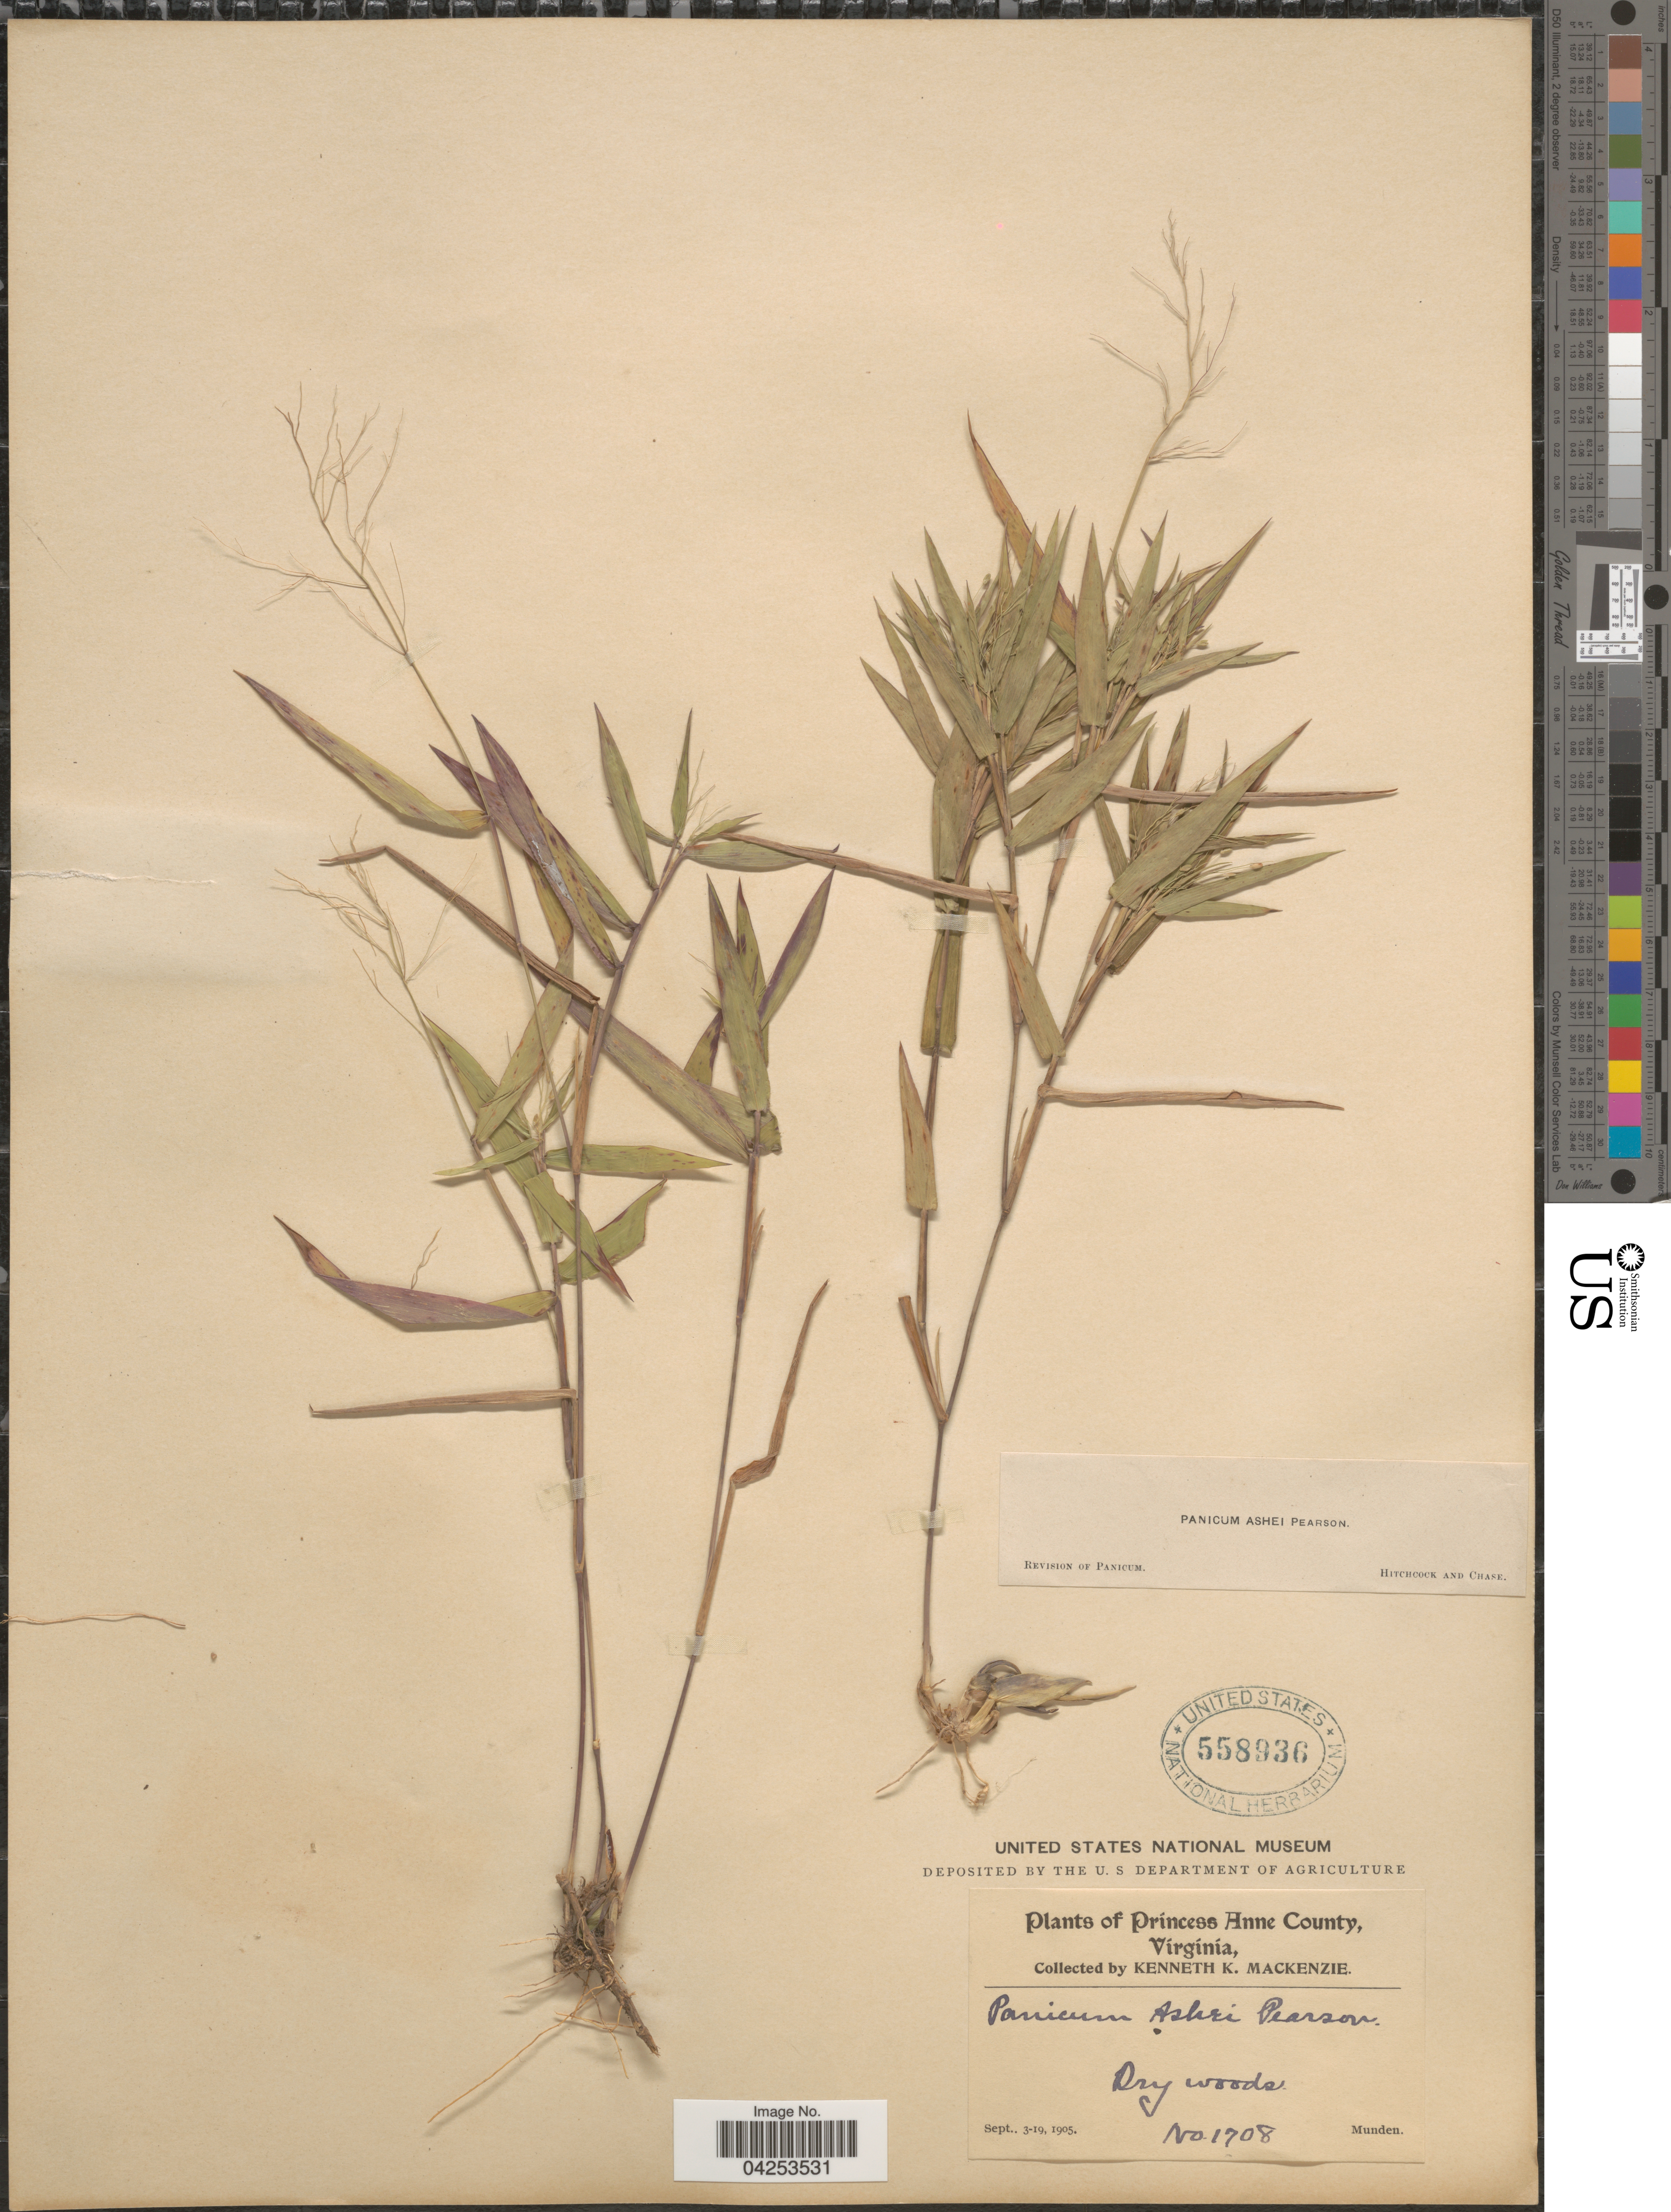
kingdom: Plantae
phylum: Tracheophyta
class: Liliopsida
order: Poales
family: Poaceae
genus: Dichanthelium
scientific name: Dichanthelium commutatum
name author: (Schult.) Gould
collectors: K. K. Mackenzie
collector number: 1708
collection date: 1905-09-03/1905-09-19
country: United States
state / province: Virginia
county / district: City of Virginia Beach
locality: Princess Anne (=historic county name)County. Dry woods. Munden.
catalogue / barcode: US 558936